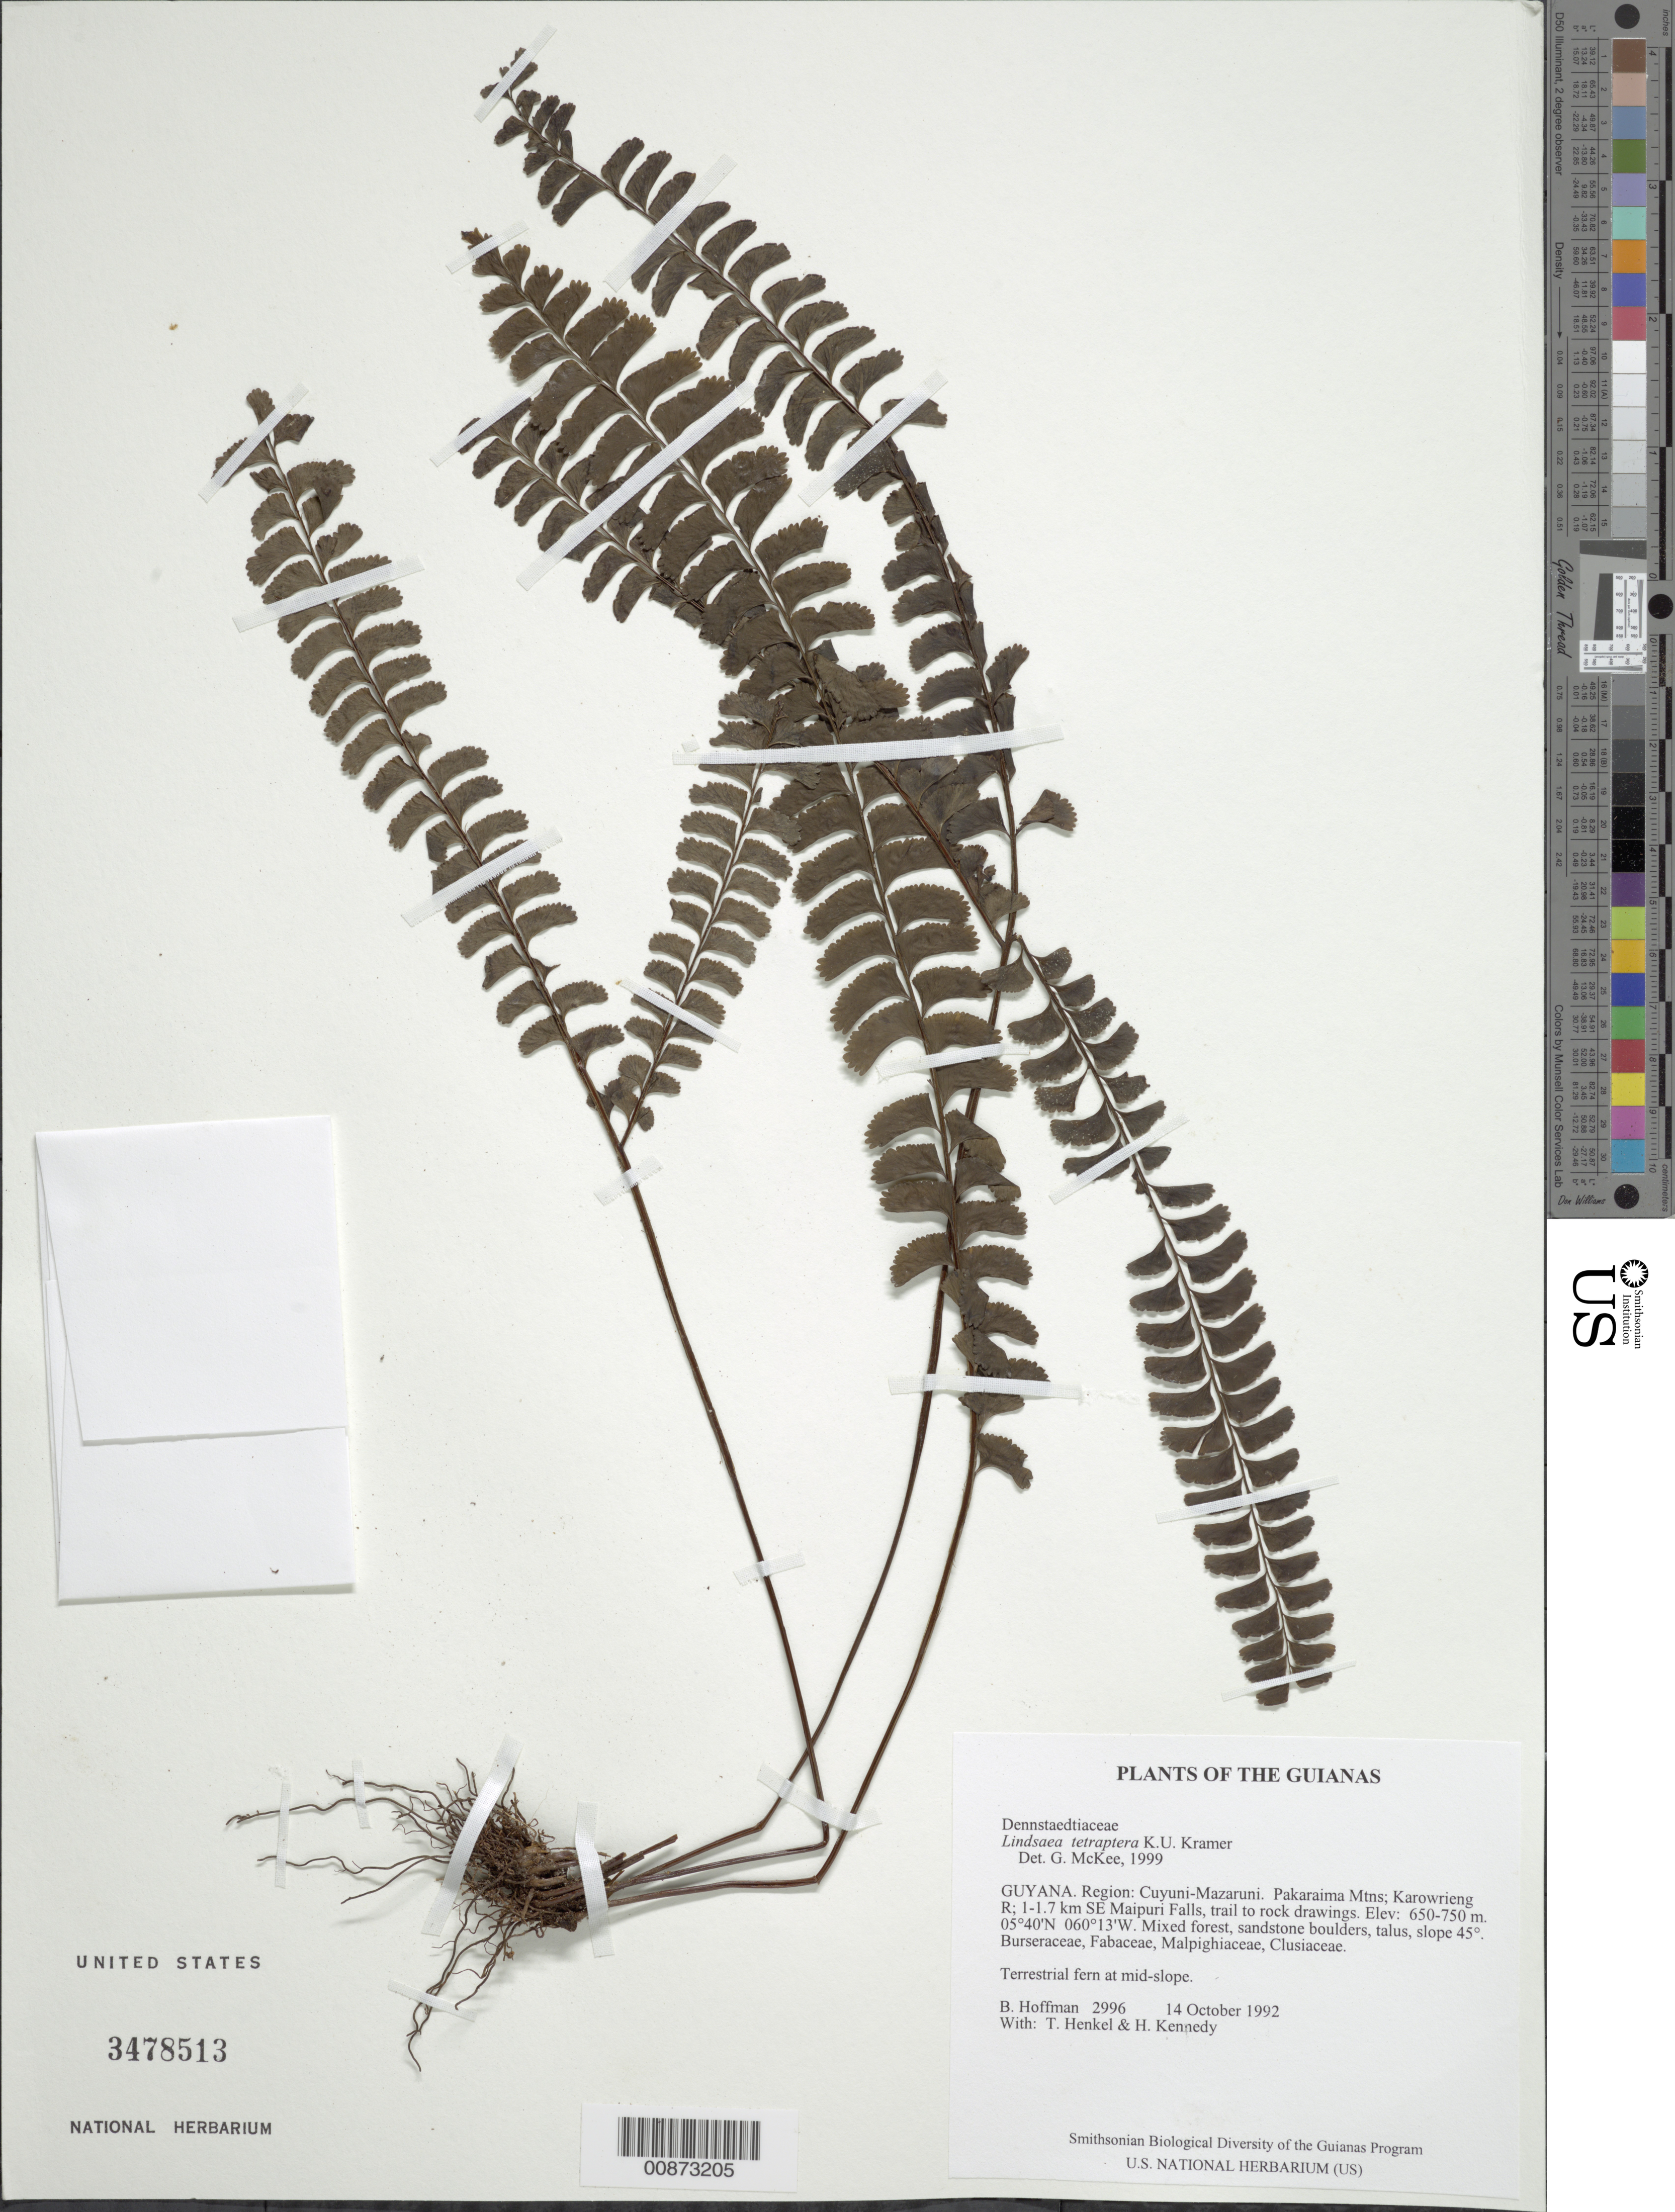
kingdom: Plantae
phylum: Tracheophyta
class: Polypodiopsida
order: Polypodiales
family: Lindsaeaceae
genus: Lindsaea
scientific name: Lindsaea tetraptera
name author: K.U. Kramer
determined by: McKee, G. S., (US), NMNH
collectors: B. Hoffman, T. Henkel & H. Kennedy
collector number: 2996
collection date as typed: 14 October 1992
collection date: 1992-10-14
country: Guyana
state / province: Cuyuni-Mazaruni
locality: Pakaraima Mountains; Karowrieng River; 1-1.7 km SE of Maipuri Falls, trail to rock drawings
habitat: Mixed forest, sandstone boulders, talus, slope 45°. Burseraceae, Fabaceae, Malpighiaceae, Clusiaceae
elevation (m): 650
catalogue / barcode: US 3478513